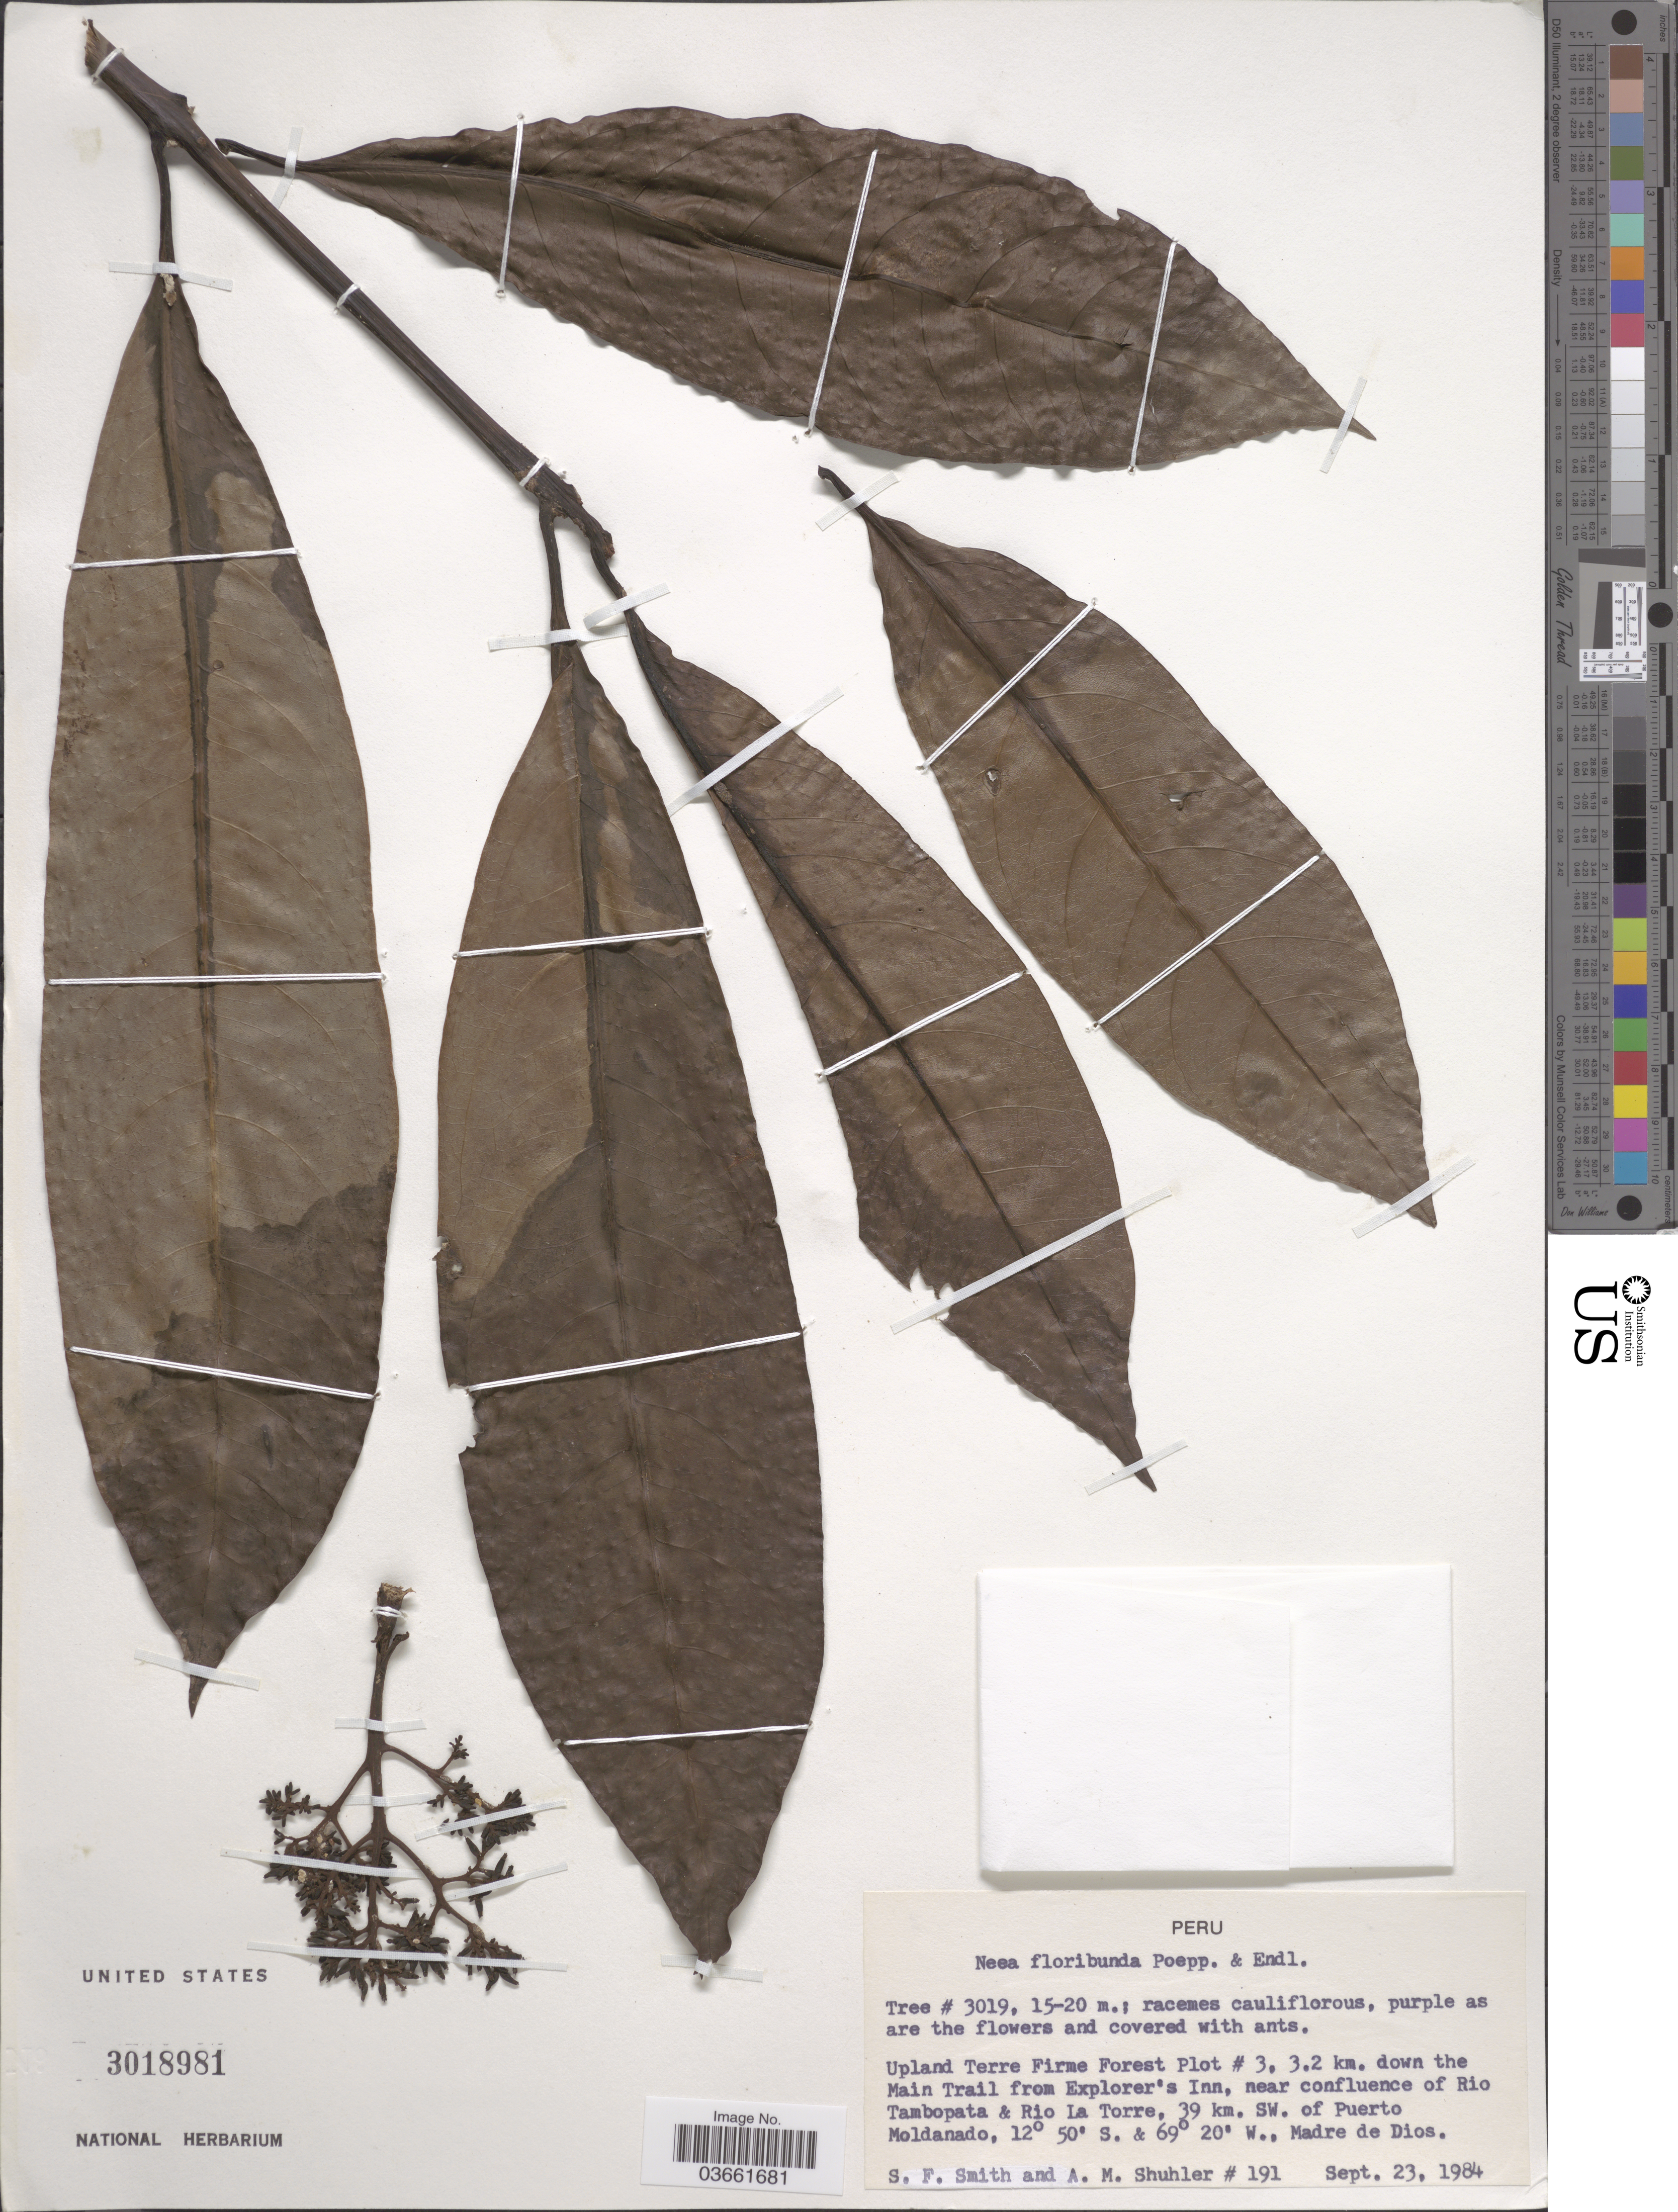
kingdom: Plantae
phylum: Tracheophyta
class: Magnoliopsida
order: Caryophyllales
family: Nyctaginaceae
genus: Neea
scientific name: Neea floribunda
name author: Poepp. & Endl.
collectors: S.F. Smith & A. Shuhler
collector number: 191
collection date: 1984-09-23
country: Peru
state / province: Madre de Dios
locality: Upland Terre Firme Forest Plot # 3, 3.2 km. down the Main Trail from Explorer's Inn, near confluence of Rio Tambopata & Rio La Torre, 39 km. SW. of Puerto Moldonado.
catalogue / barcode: US 3018981